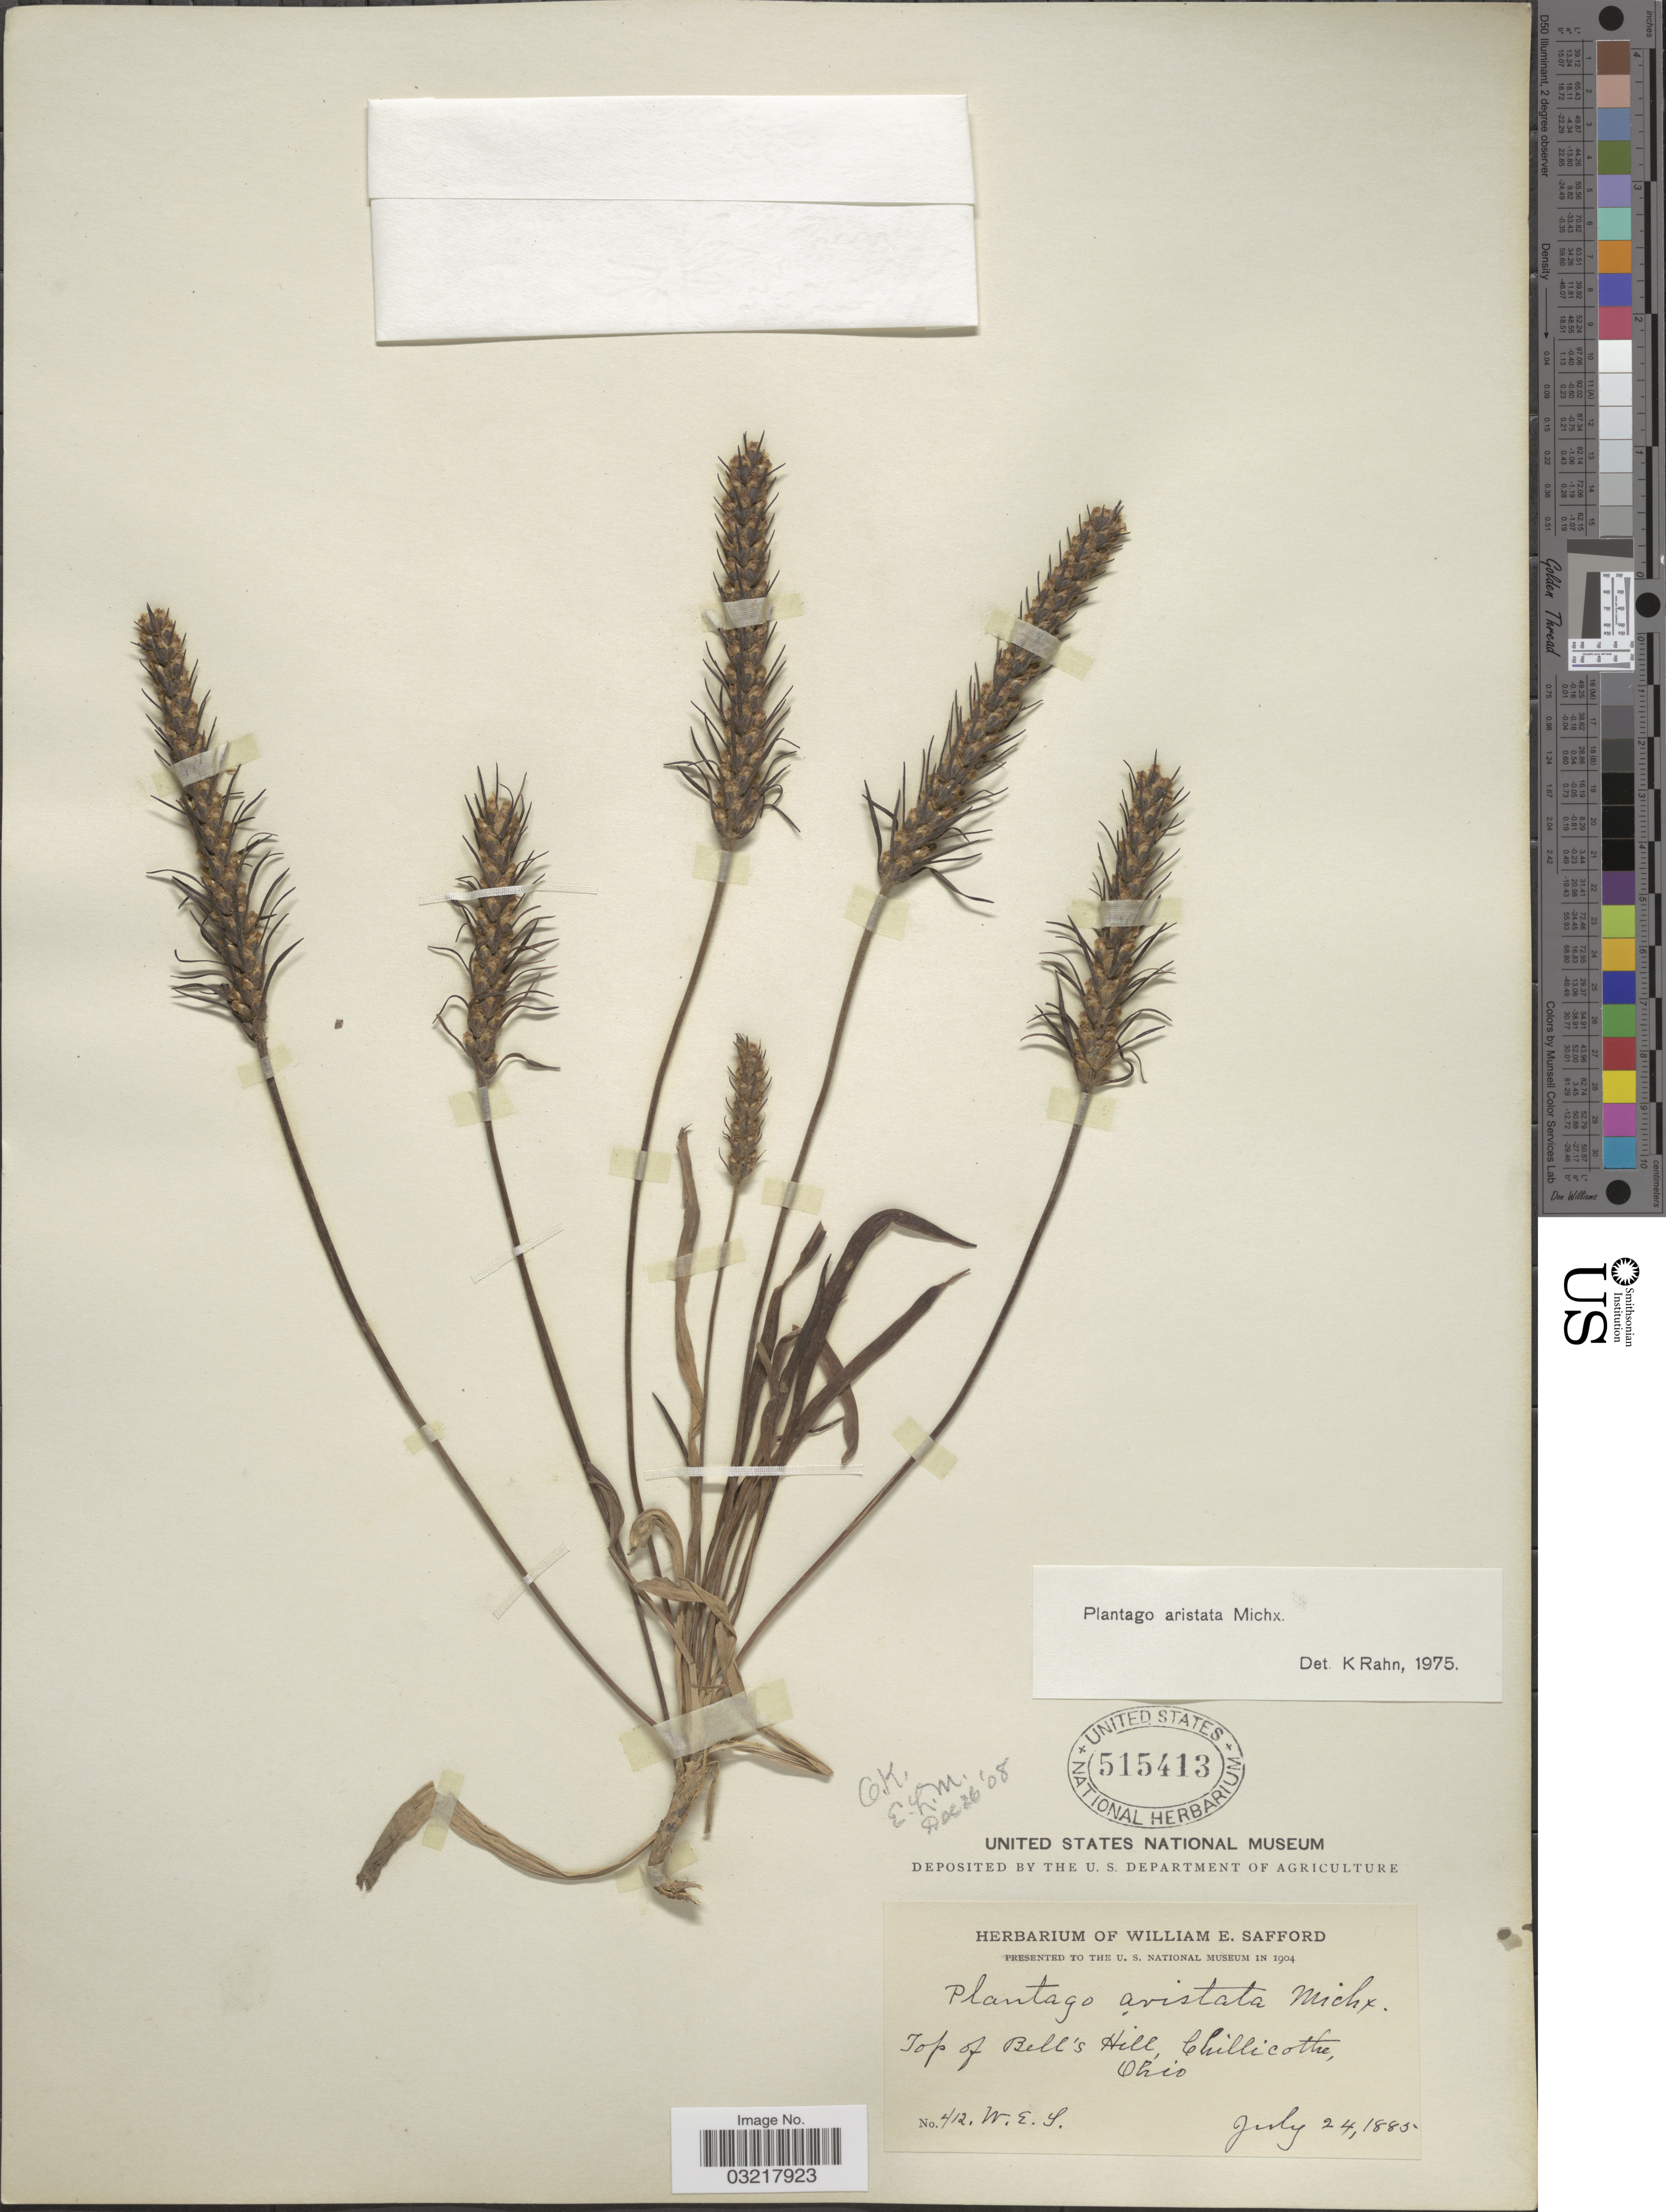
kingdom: Plantae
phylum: Tracheophyta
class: Magnoliopsida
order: Lamiales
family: Plantaginaceae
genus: Plantago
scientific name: Plantago aristata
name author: Michx.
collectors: W. E. Safford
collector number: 412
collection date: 1885-07-24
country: United States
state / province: Ohio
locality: Top of Bell's Hill, Chillicothe.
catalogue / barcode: US 515413